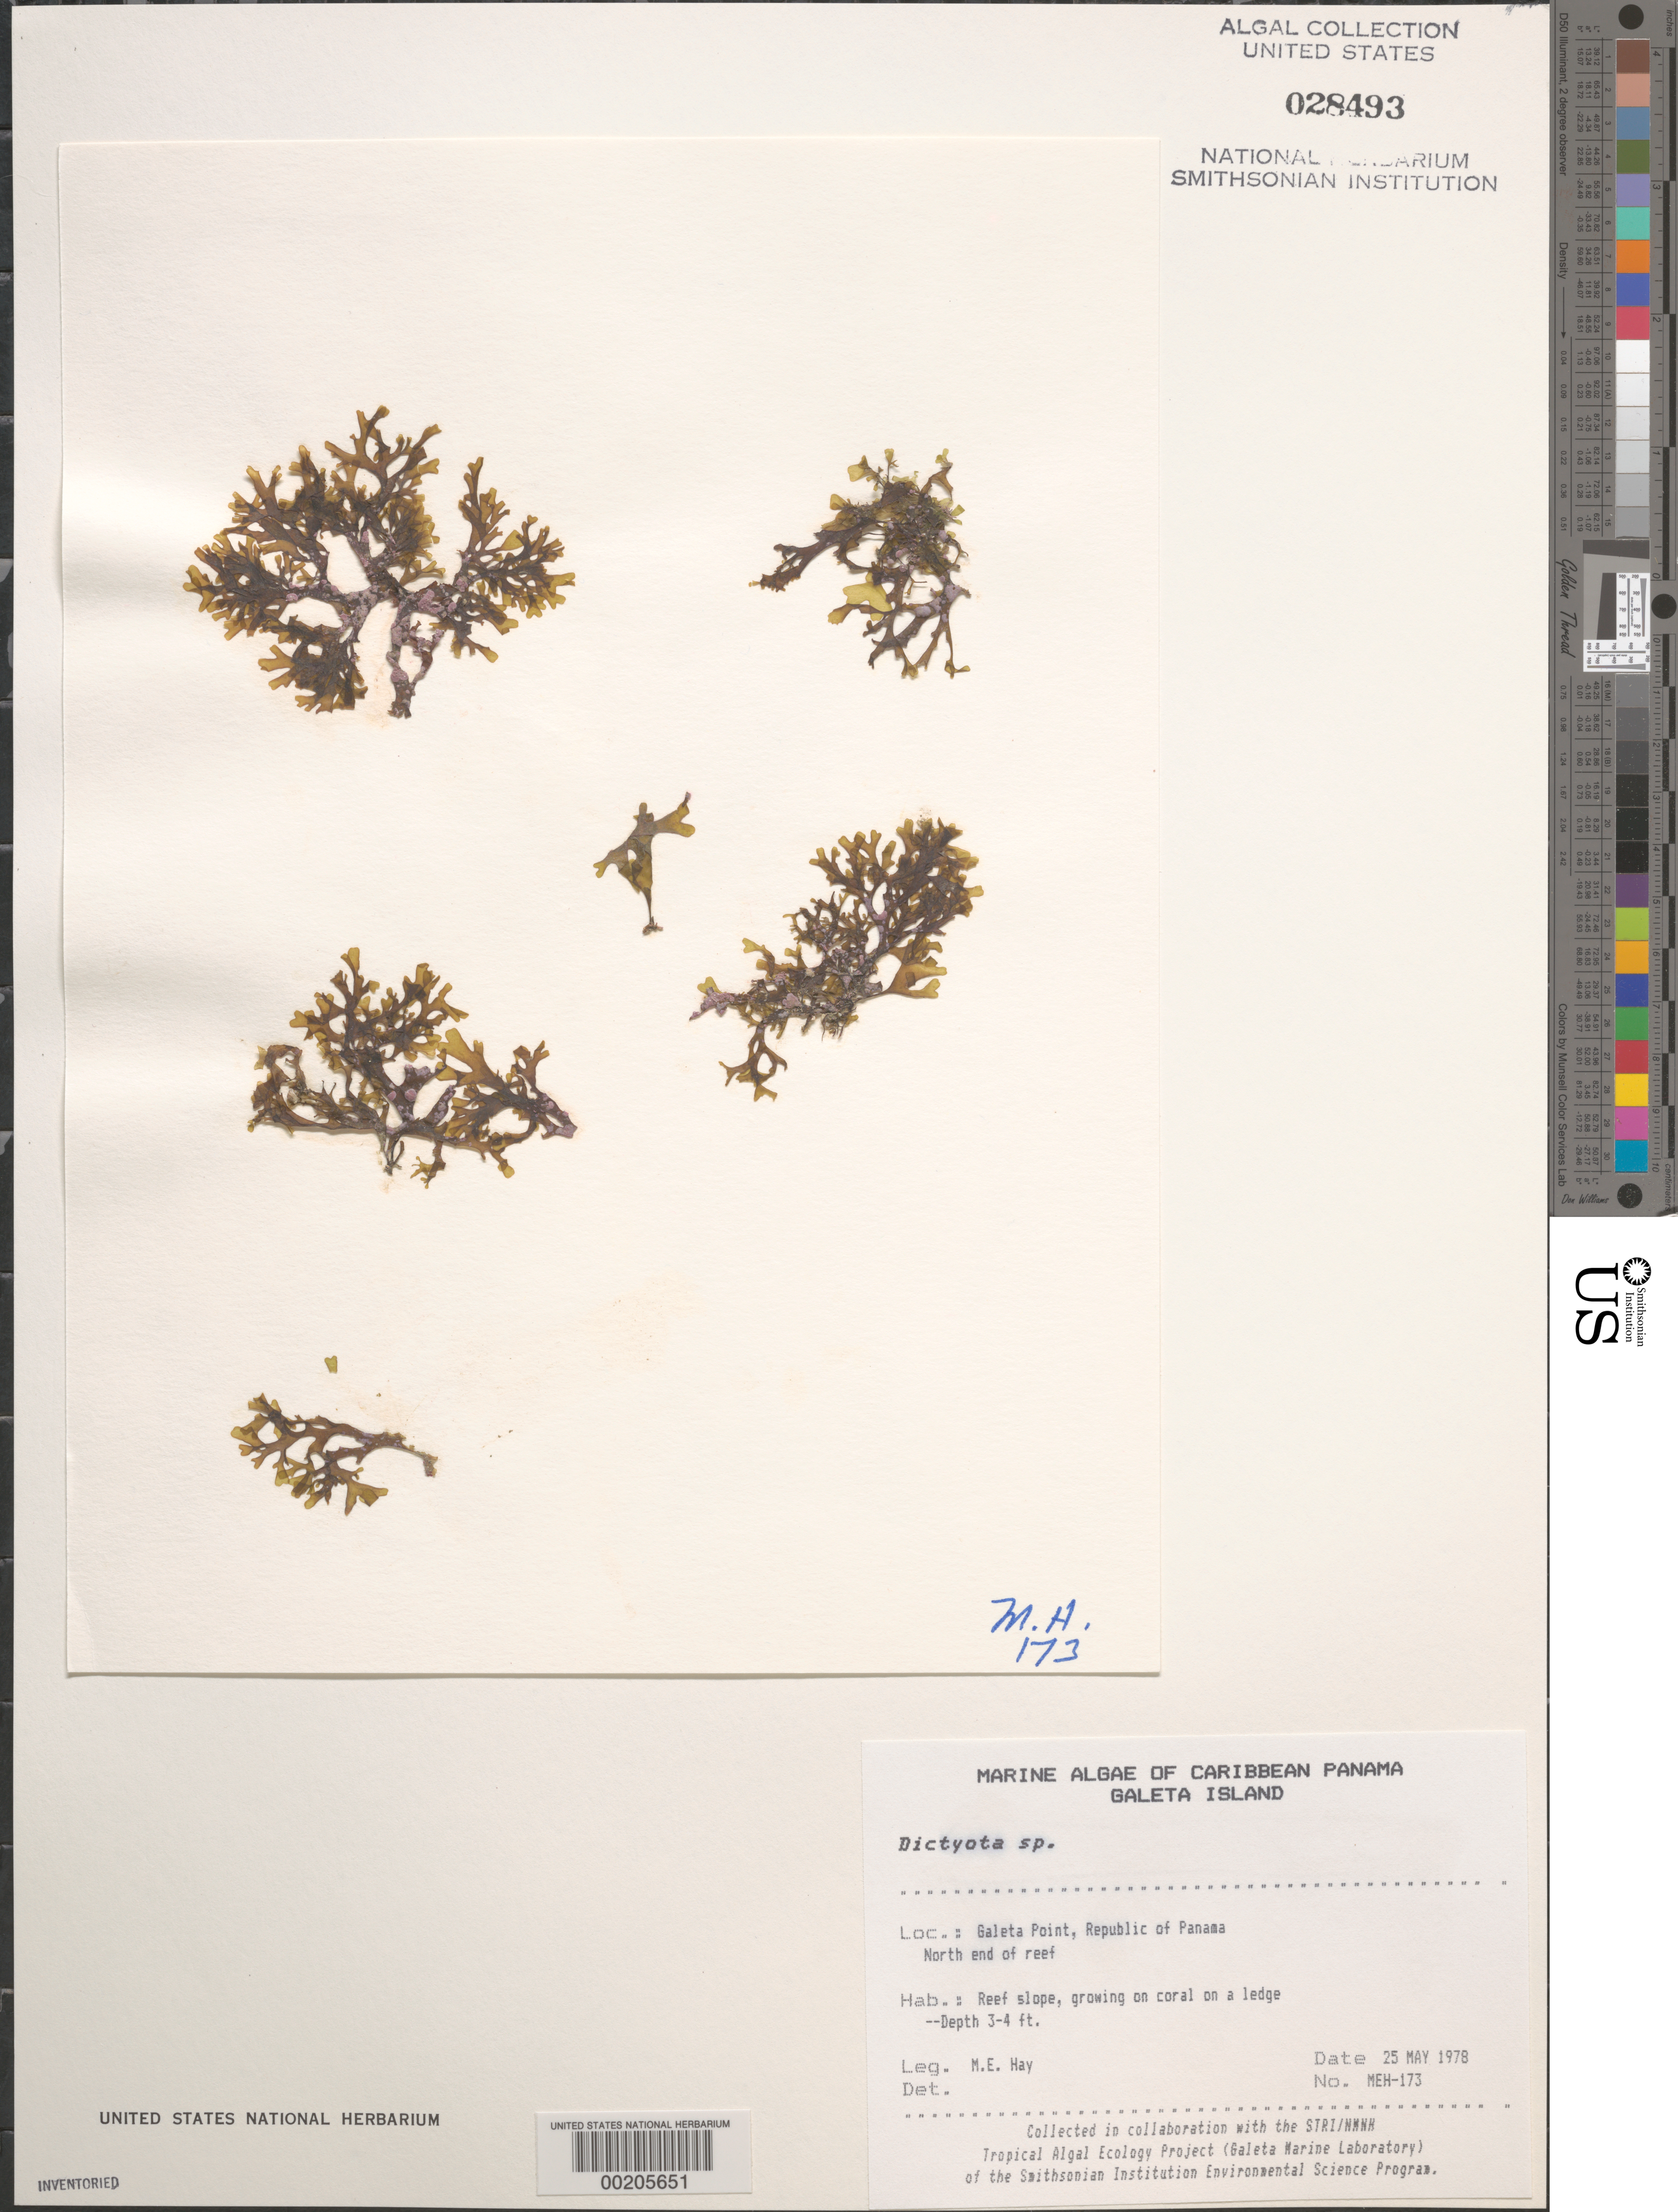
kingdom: Chromista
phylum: Ochrophyta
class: Phaeophyceae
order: Dictyotales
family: Dictyotaceae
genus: Dictyota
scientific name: Dictyota sp.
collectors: M. E. Hay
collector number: MEH-173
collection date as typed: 25 May 1978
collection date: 1978-05-25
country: Panama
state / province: Colón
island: Galeta Island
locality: Galeta Point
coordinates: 9 24' 18" N, 79 51' 48.5" W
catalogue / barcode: US 28493